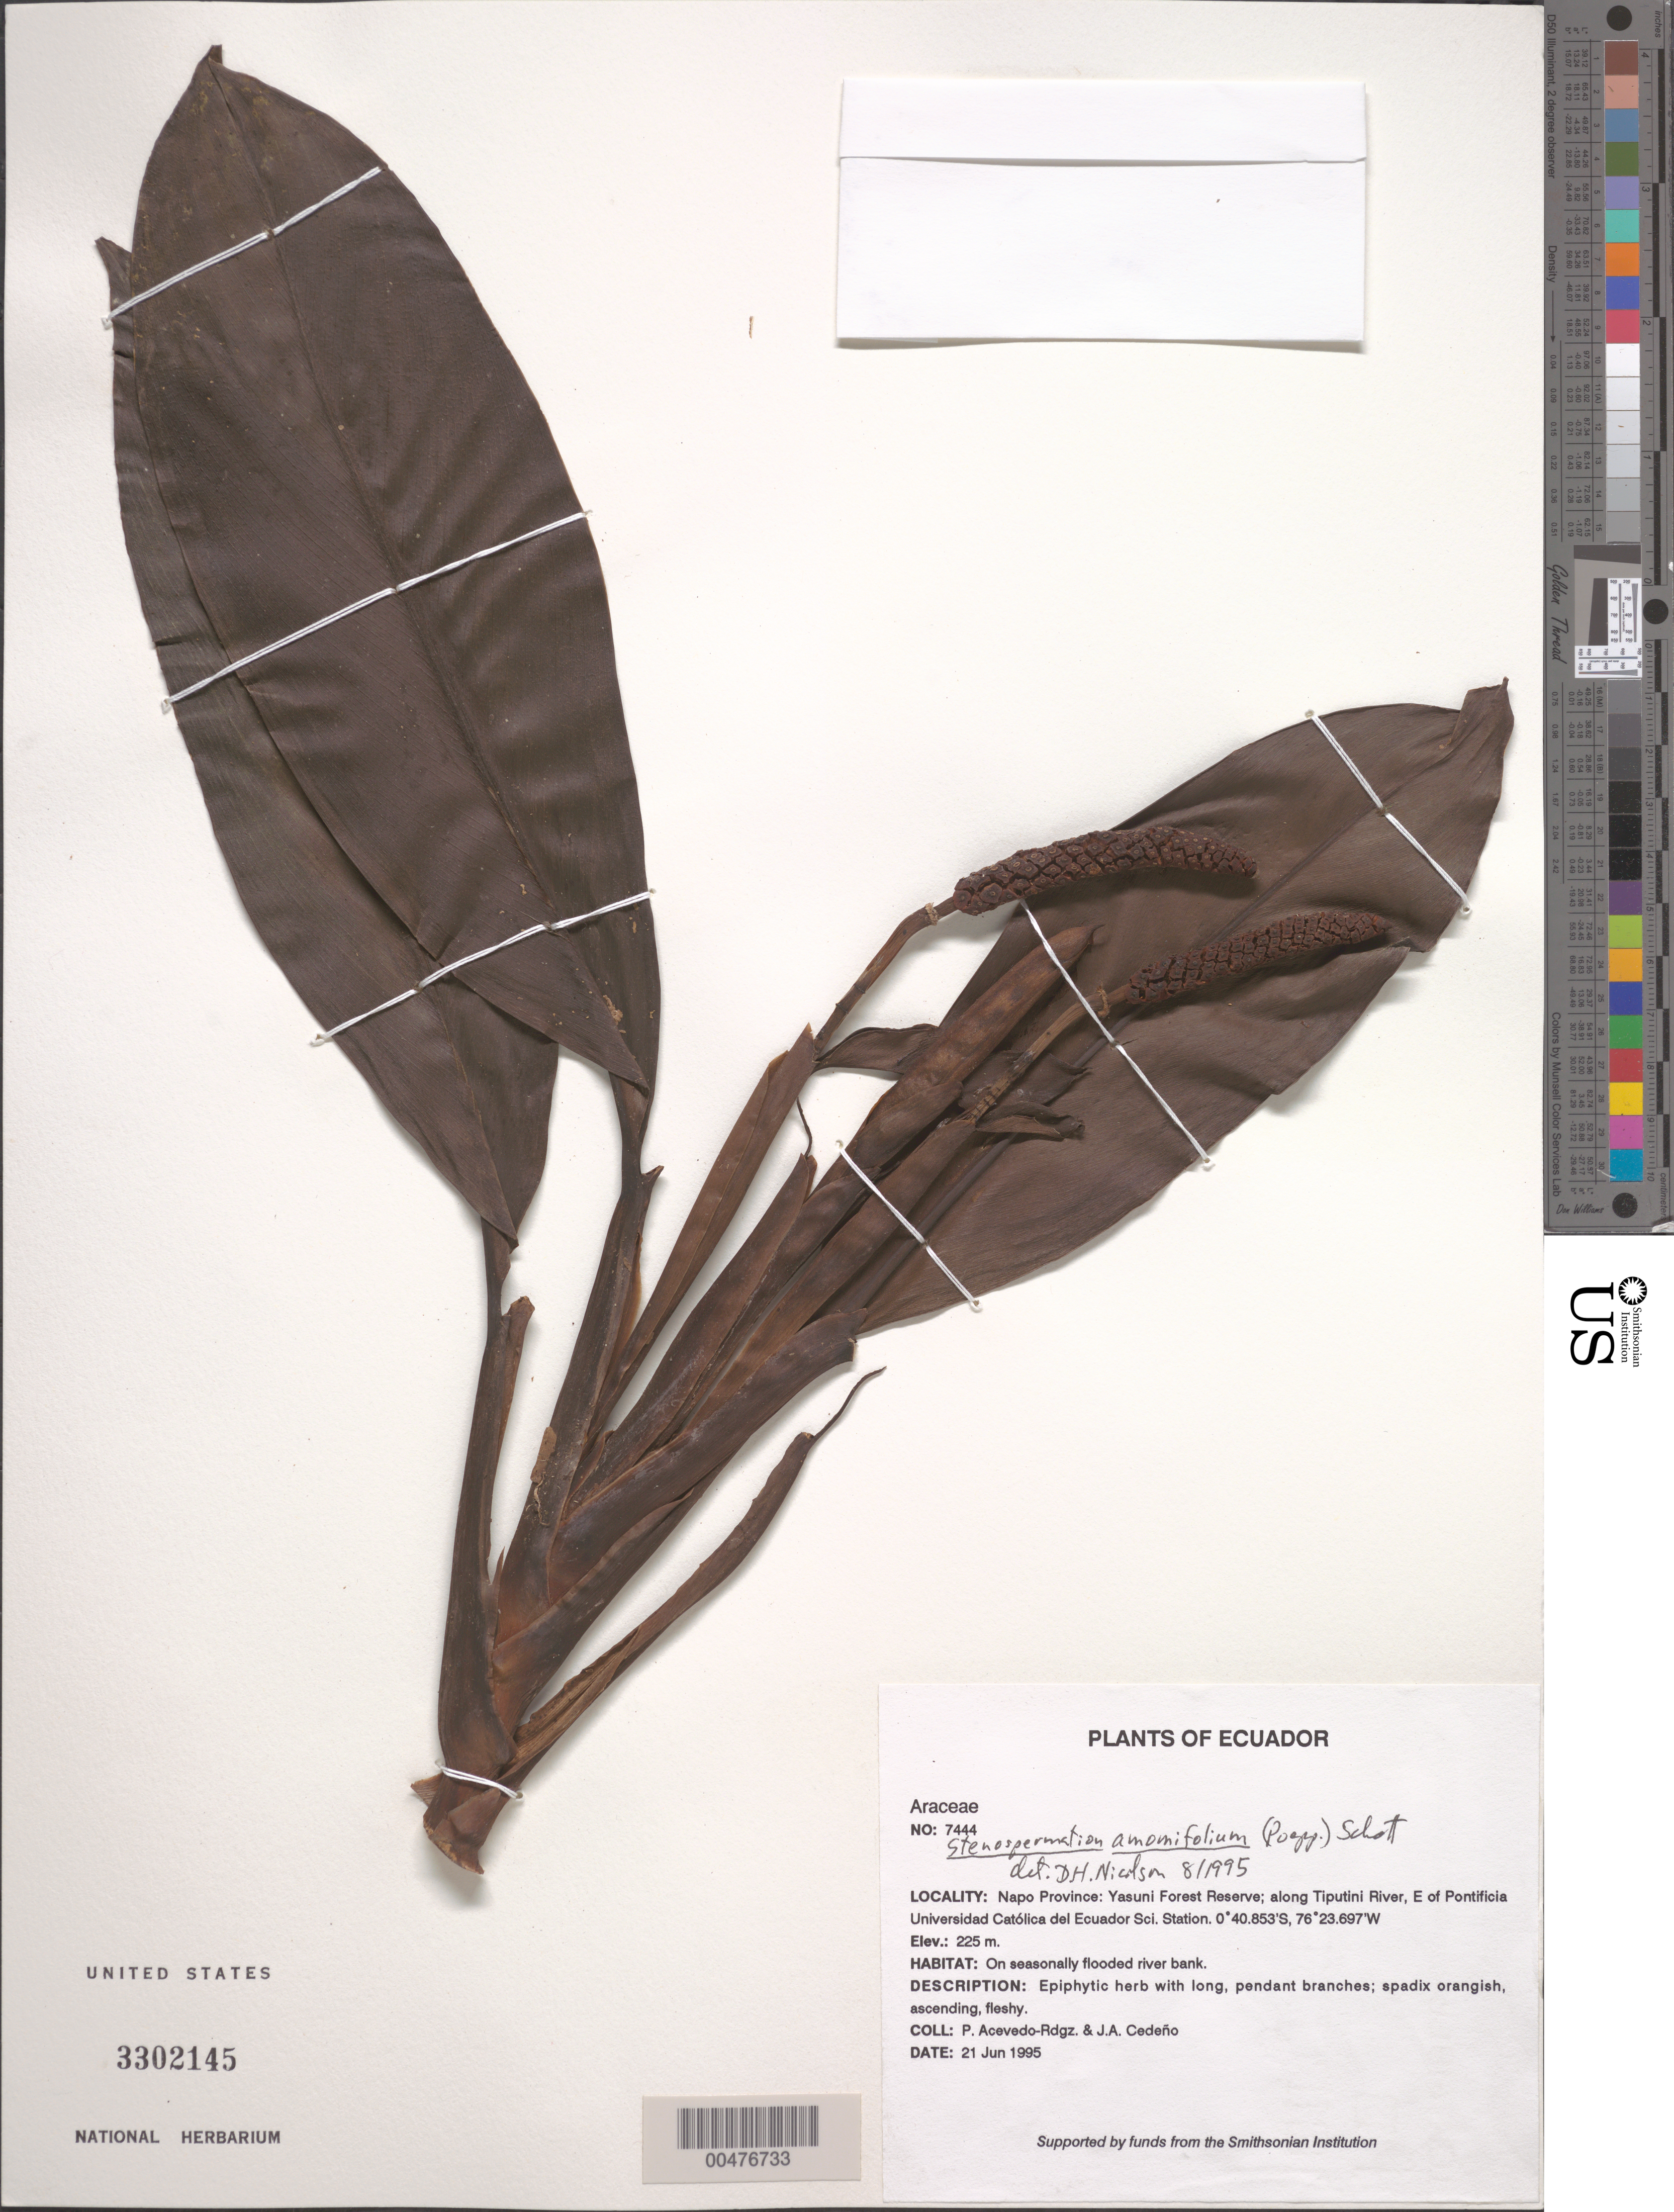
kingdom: Plantae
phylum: Tracheophyta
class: Liliopsida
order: Alismatales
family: Araceae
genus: Stenospermation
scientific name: Stenospermation amomifolium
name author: (Poepp.) Schott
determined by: Nicolson, Dan H.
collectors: P. Acevedo-Rodr. & J. A. Cedeño M.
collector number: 7444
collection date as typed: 21 Jun 1995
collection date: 1995-06-21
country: Ecuador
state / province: Napo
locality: Napo Province: Yasuni Forest Reserve; along Tiputini River, E of Pontificia Universidad Católica del Ecuador Sci. Station.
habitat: On seasonally flooded river bank.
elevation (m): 225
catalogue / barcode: US 3302145